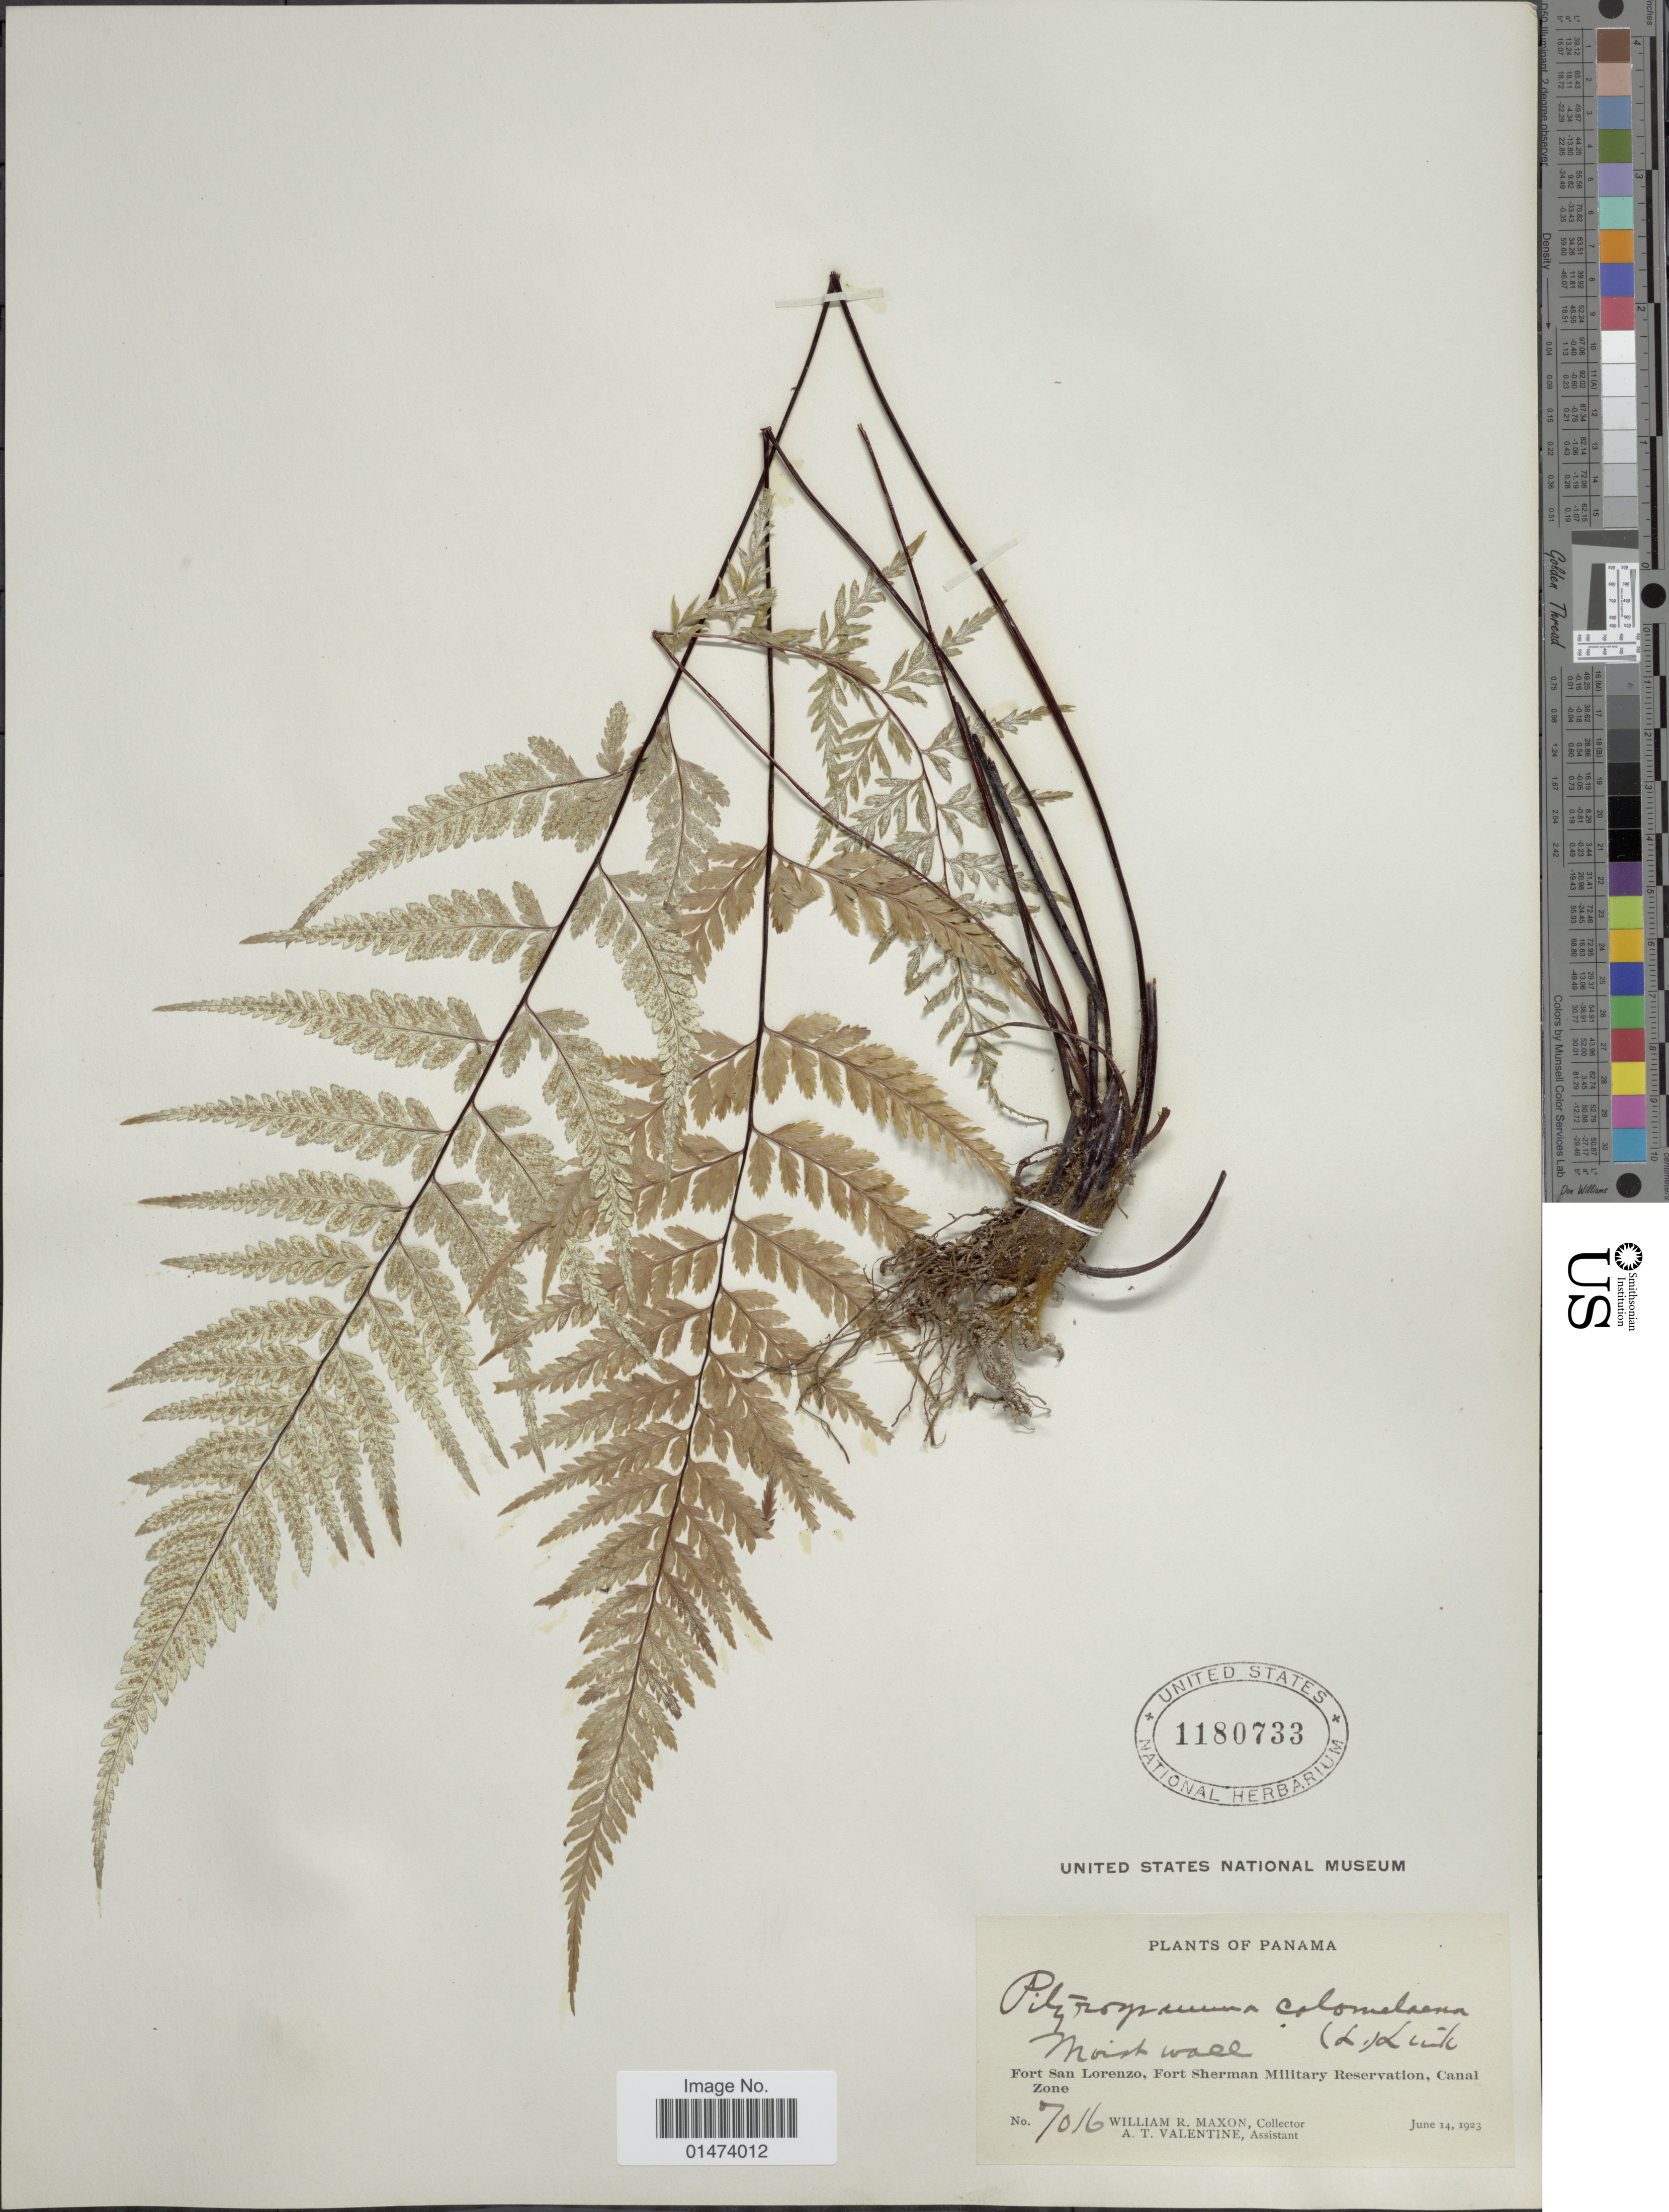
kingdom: Plantae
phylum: Tracheophyta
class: Polypodiopsida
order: Polypodiales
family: Pteridaceae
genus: Pityrogramma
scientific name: Pityrogramma calomelanos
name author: (L.) Link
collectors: W. R. Maxon & A. Valentine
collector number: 7016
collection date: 1923-06-14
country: Panama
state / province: Colón / Panamá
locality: Fort San Lorenzo, Fort Sherman Military Reservation, Canal Zone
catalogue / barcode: US 1180733